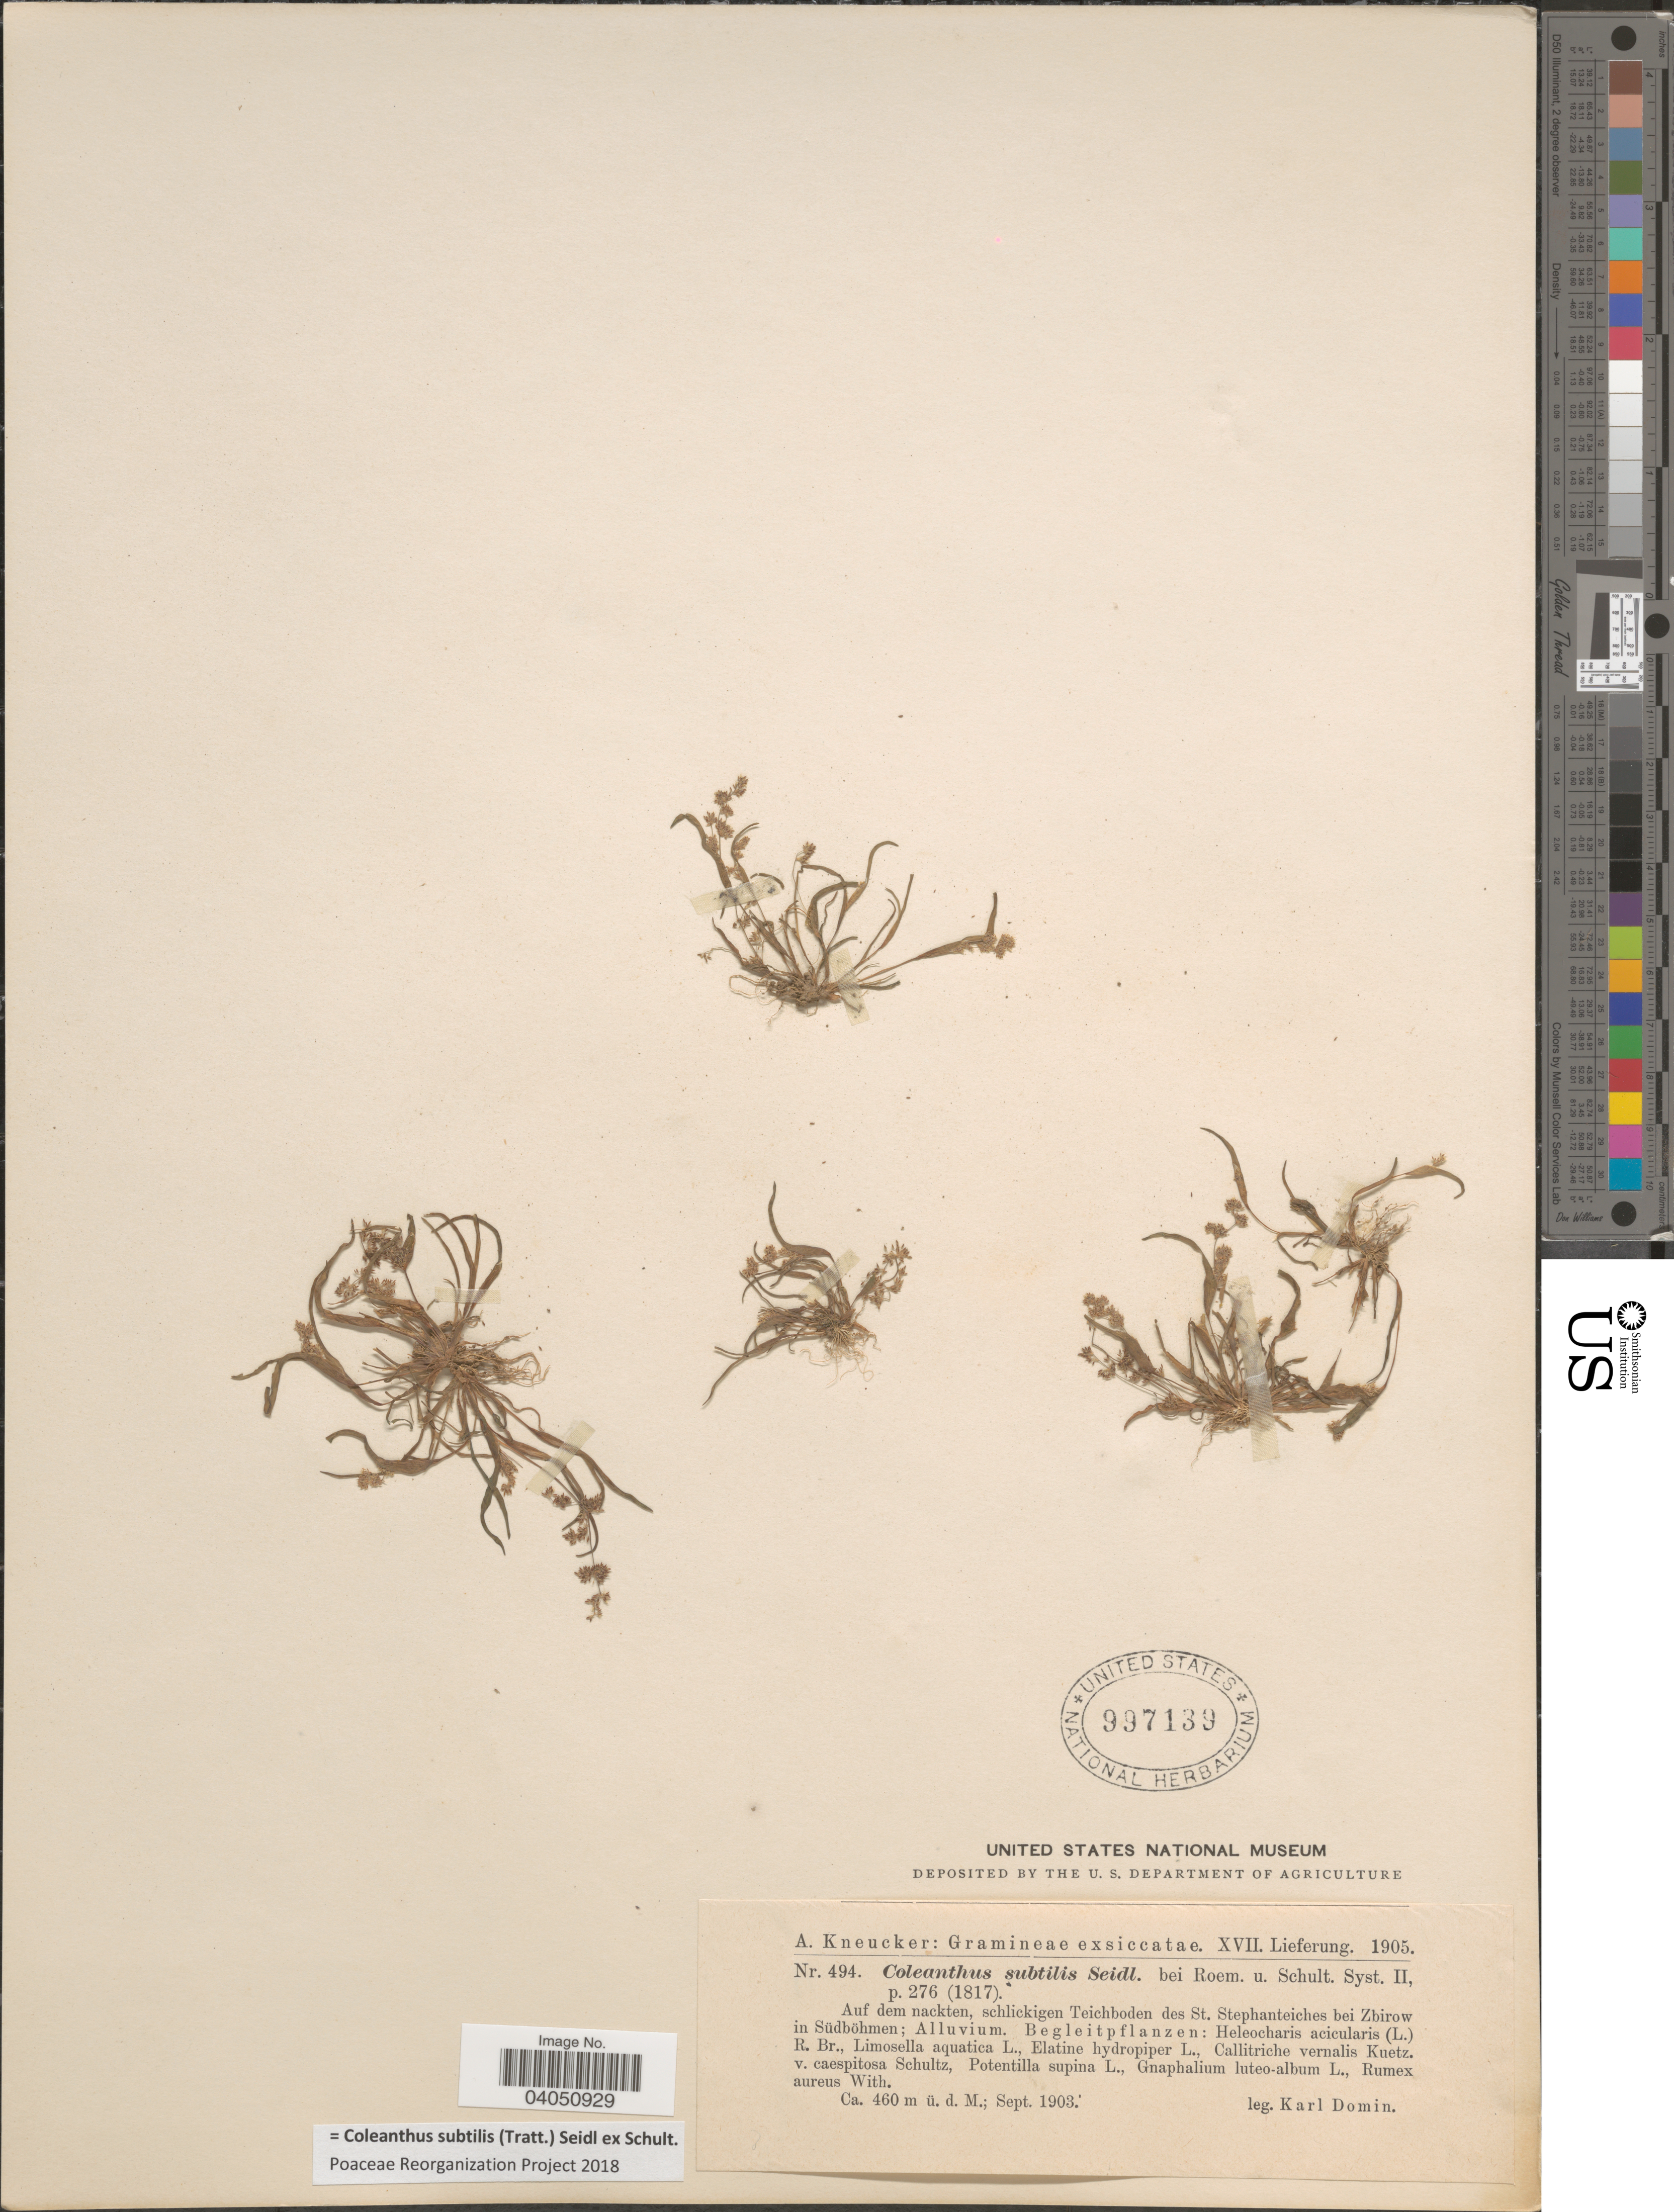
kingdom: Plantae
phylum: Tracheophyta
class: Liliopsida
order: Poales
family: Poaceae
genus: Coleanthus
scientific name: Coleanthus subtilis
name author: (Tratt.) Seidl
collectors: K. Domin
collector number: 494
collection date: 1903-09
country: Czechia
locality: Auf dem nackten, schlickigen Teichboden des St. Stephanteiches bei Zbirow in Südbohmen.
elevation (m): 460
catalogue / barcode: US 997139